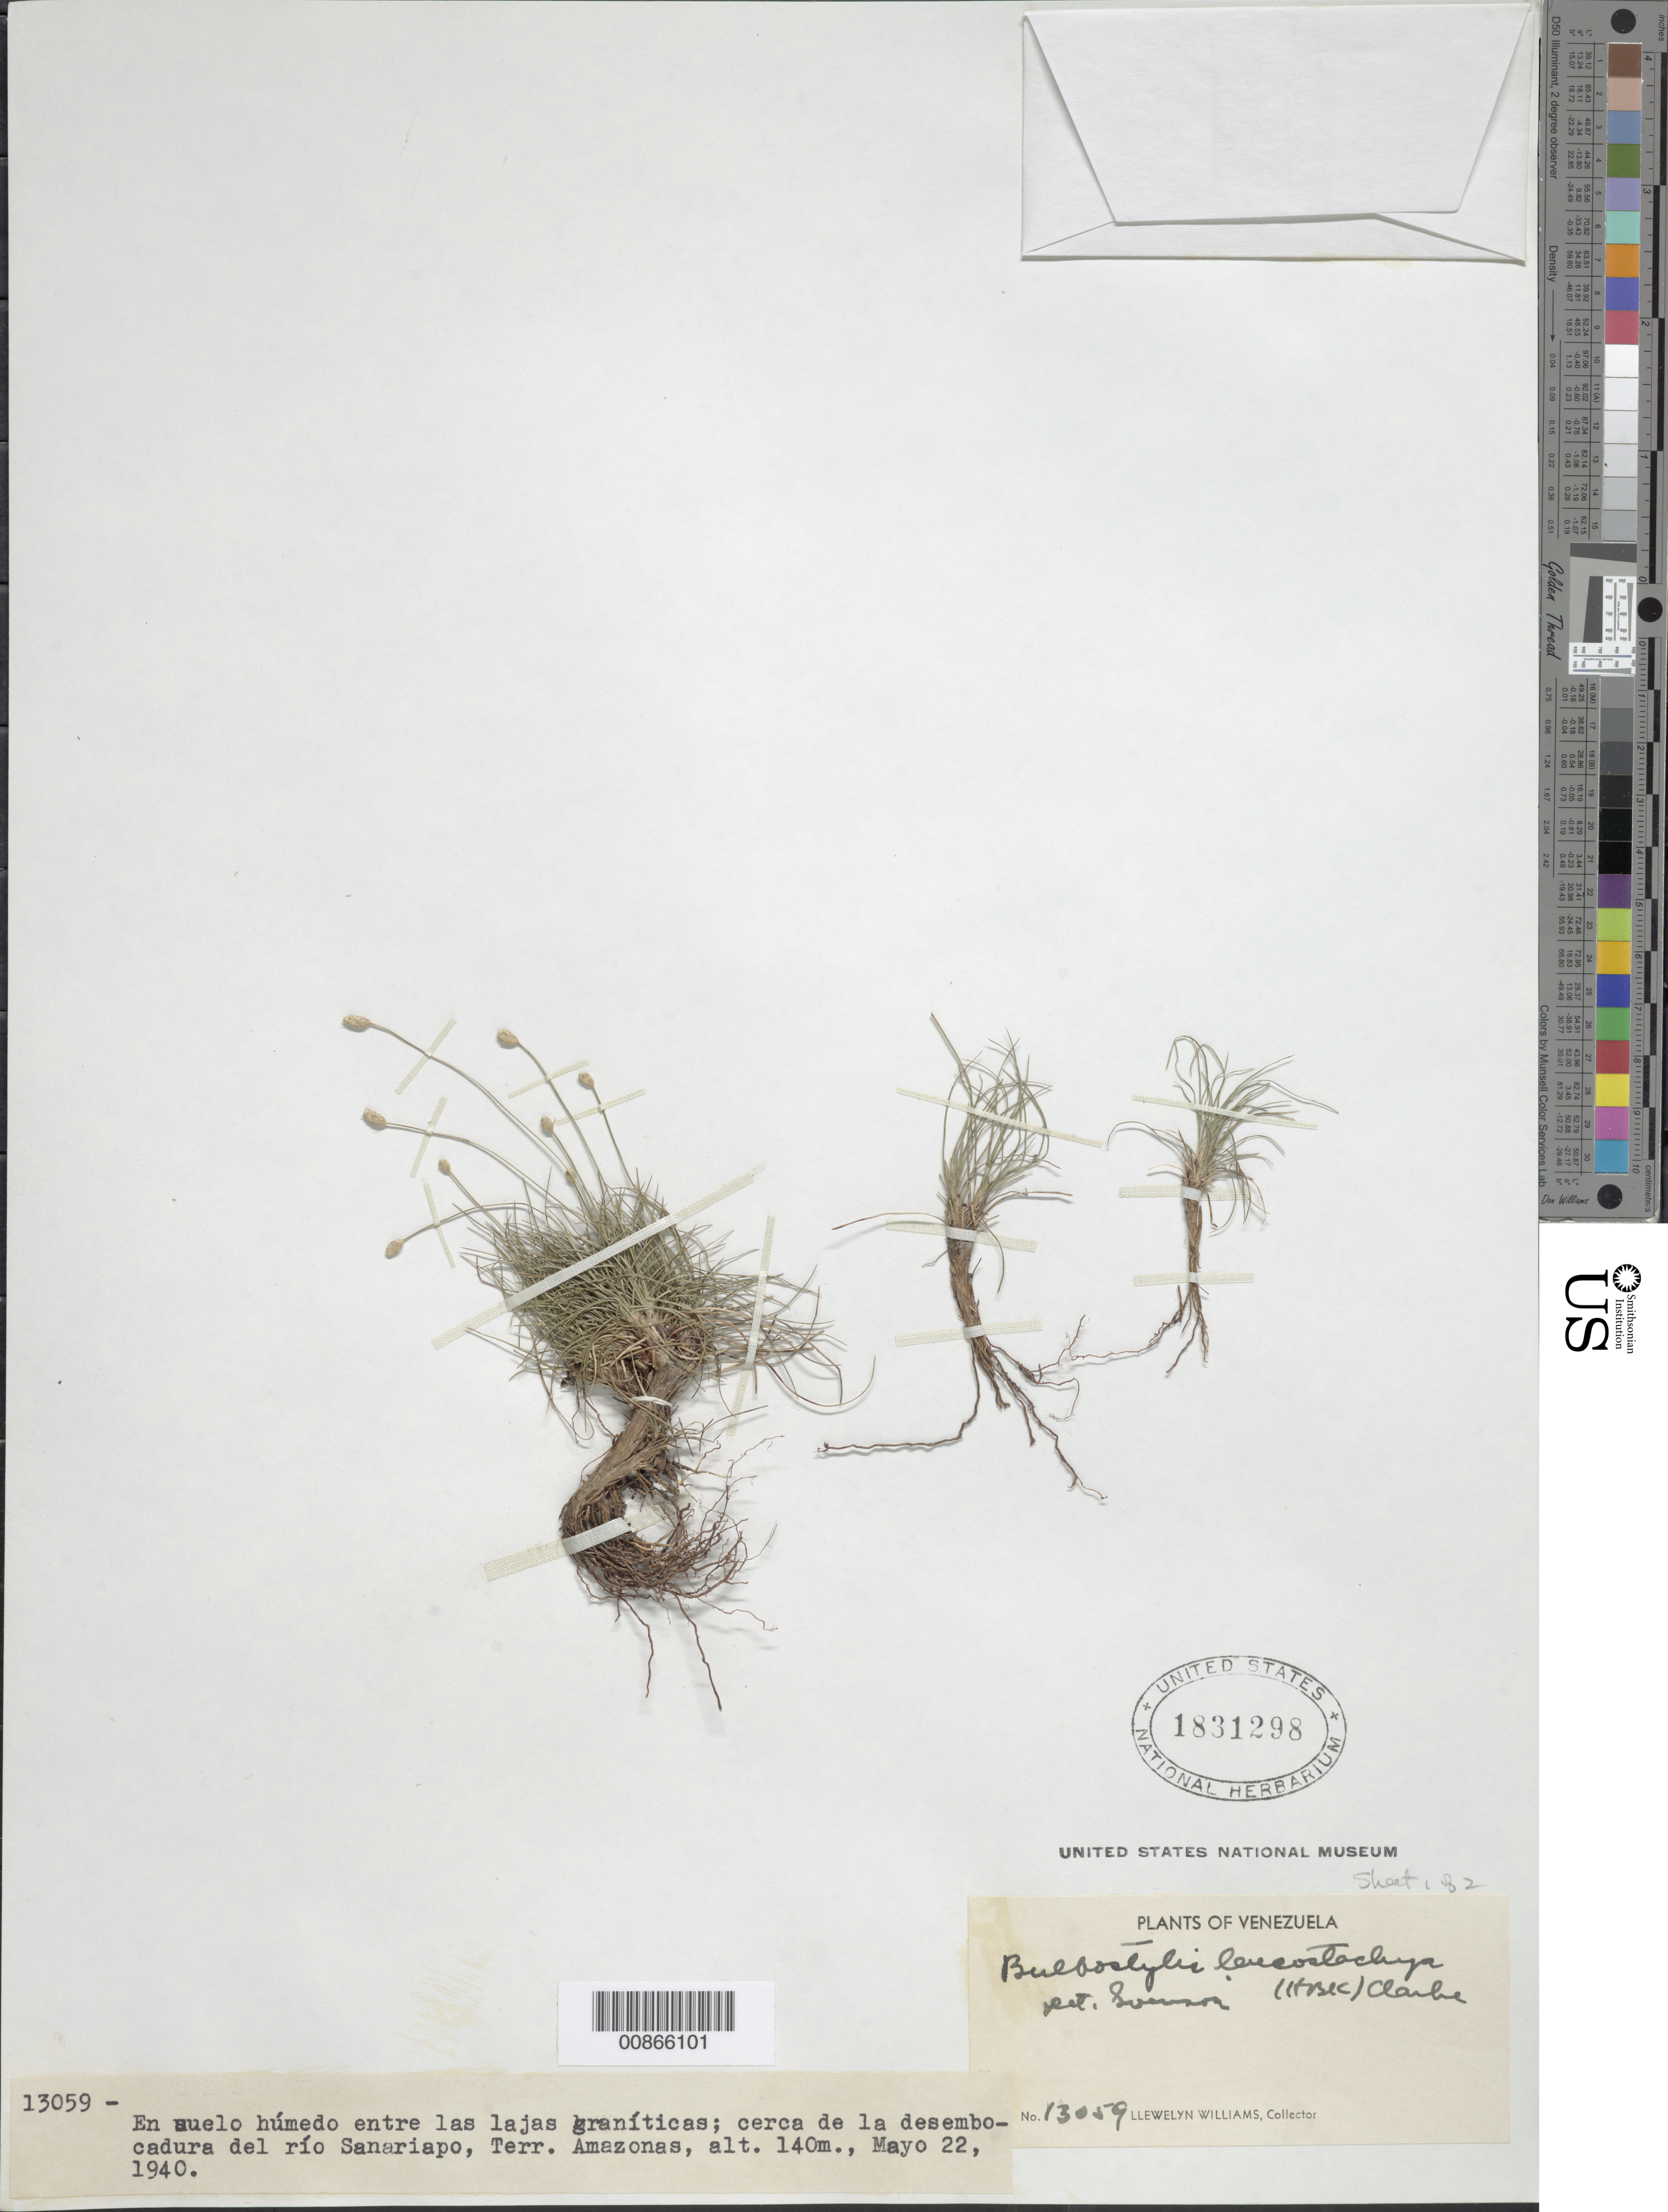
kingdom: Plantae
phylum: Tracheophyta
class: Liliopsida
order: Poales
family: Cyperaceae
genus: Bulbostylis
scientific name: Bulbostylis leucostachya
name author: (Kunth) Kunth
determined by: Svenson, Henry K.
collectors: Ll. Williams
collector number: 13059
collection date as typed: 22-May-40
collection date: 1940-05-22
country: Venezuela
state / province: Amazonas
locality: Río Sanariapo, cerca de su desembocadura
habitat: Suelo humedo entre las lajas graníticas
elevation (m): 140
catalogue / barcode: US 1831298